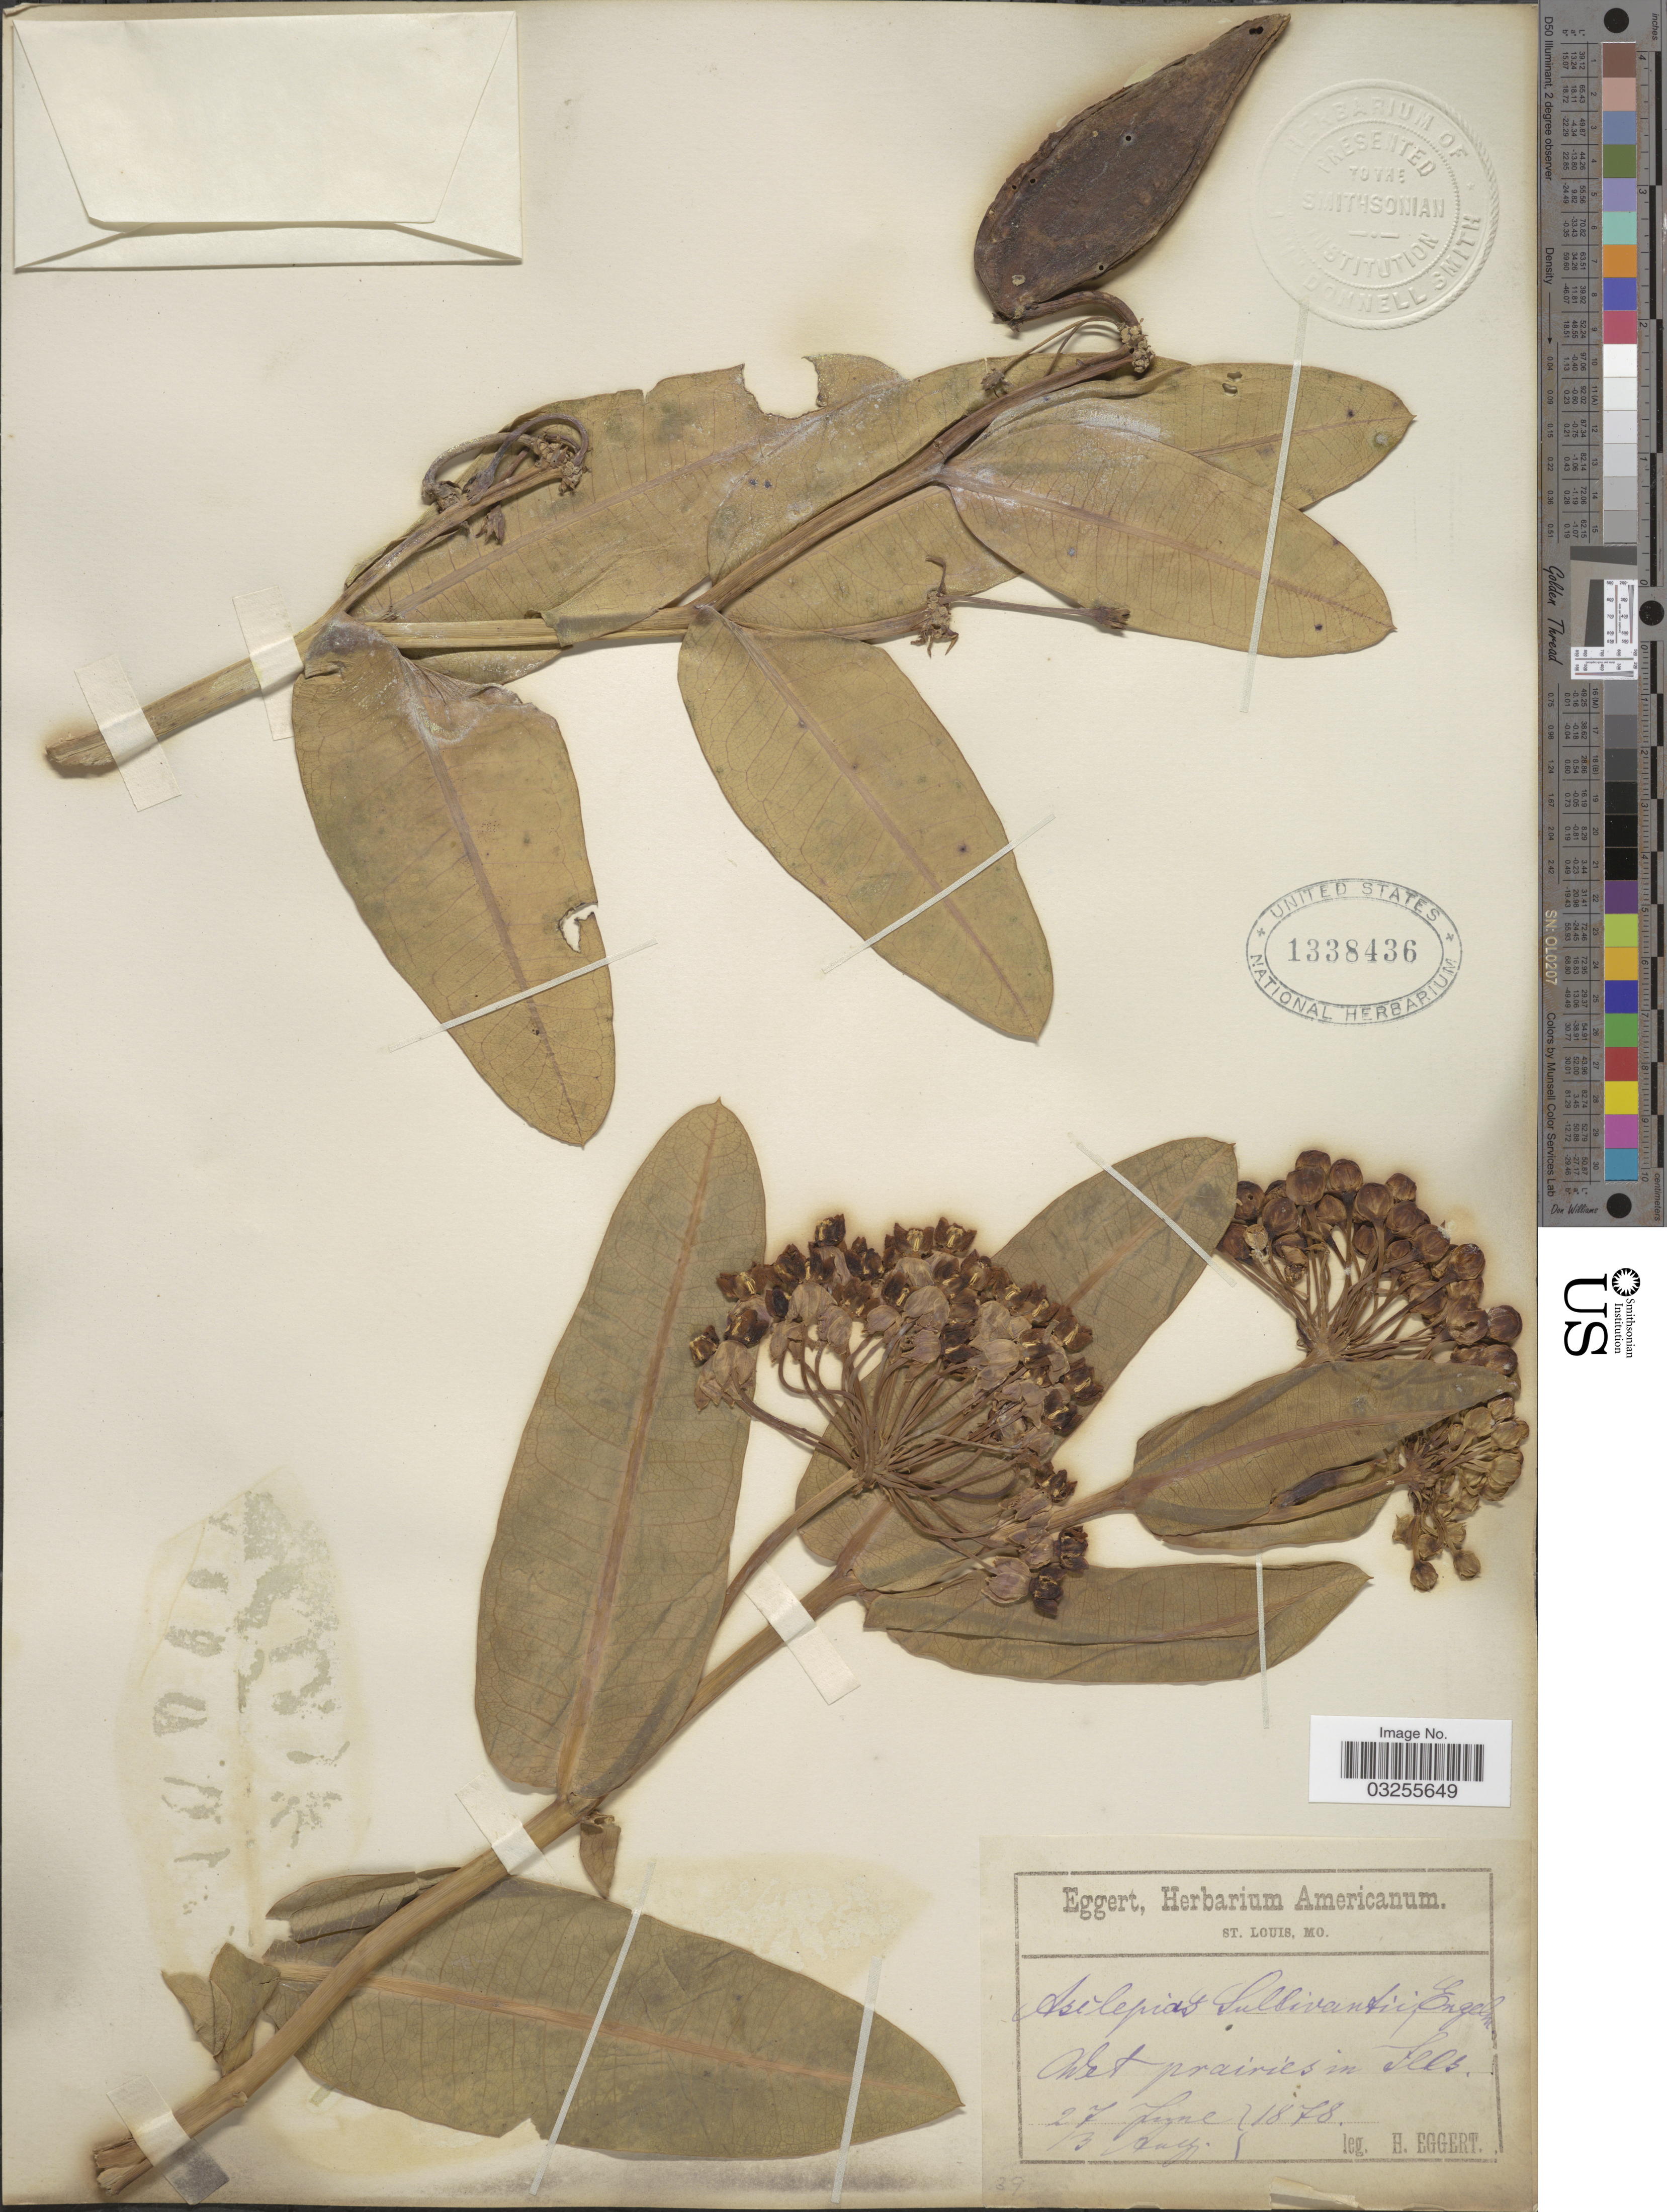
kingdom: Plantae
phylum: Tracheophyta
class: Magnoliopsida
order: Gentianales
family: Apocynaceae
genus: Asclepias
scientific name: Asclepias sullivantii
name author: Engelm. ex A. Gray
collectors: H. Eggert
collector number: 39*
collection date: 1878-06-27/1878-08-13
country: United States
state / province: Illinois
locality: Wet prairies in Ill.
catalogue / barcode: US 1338436